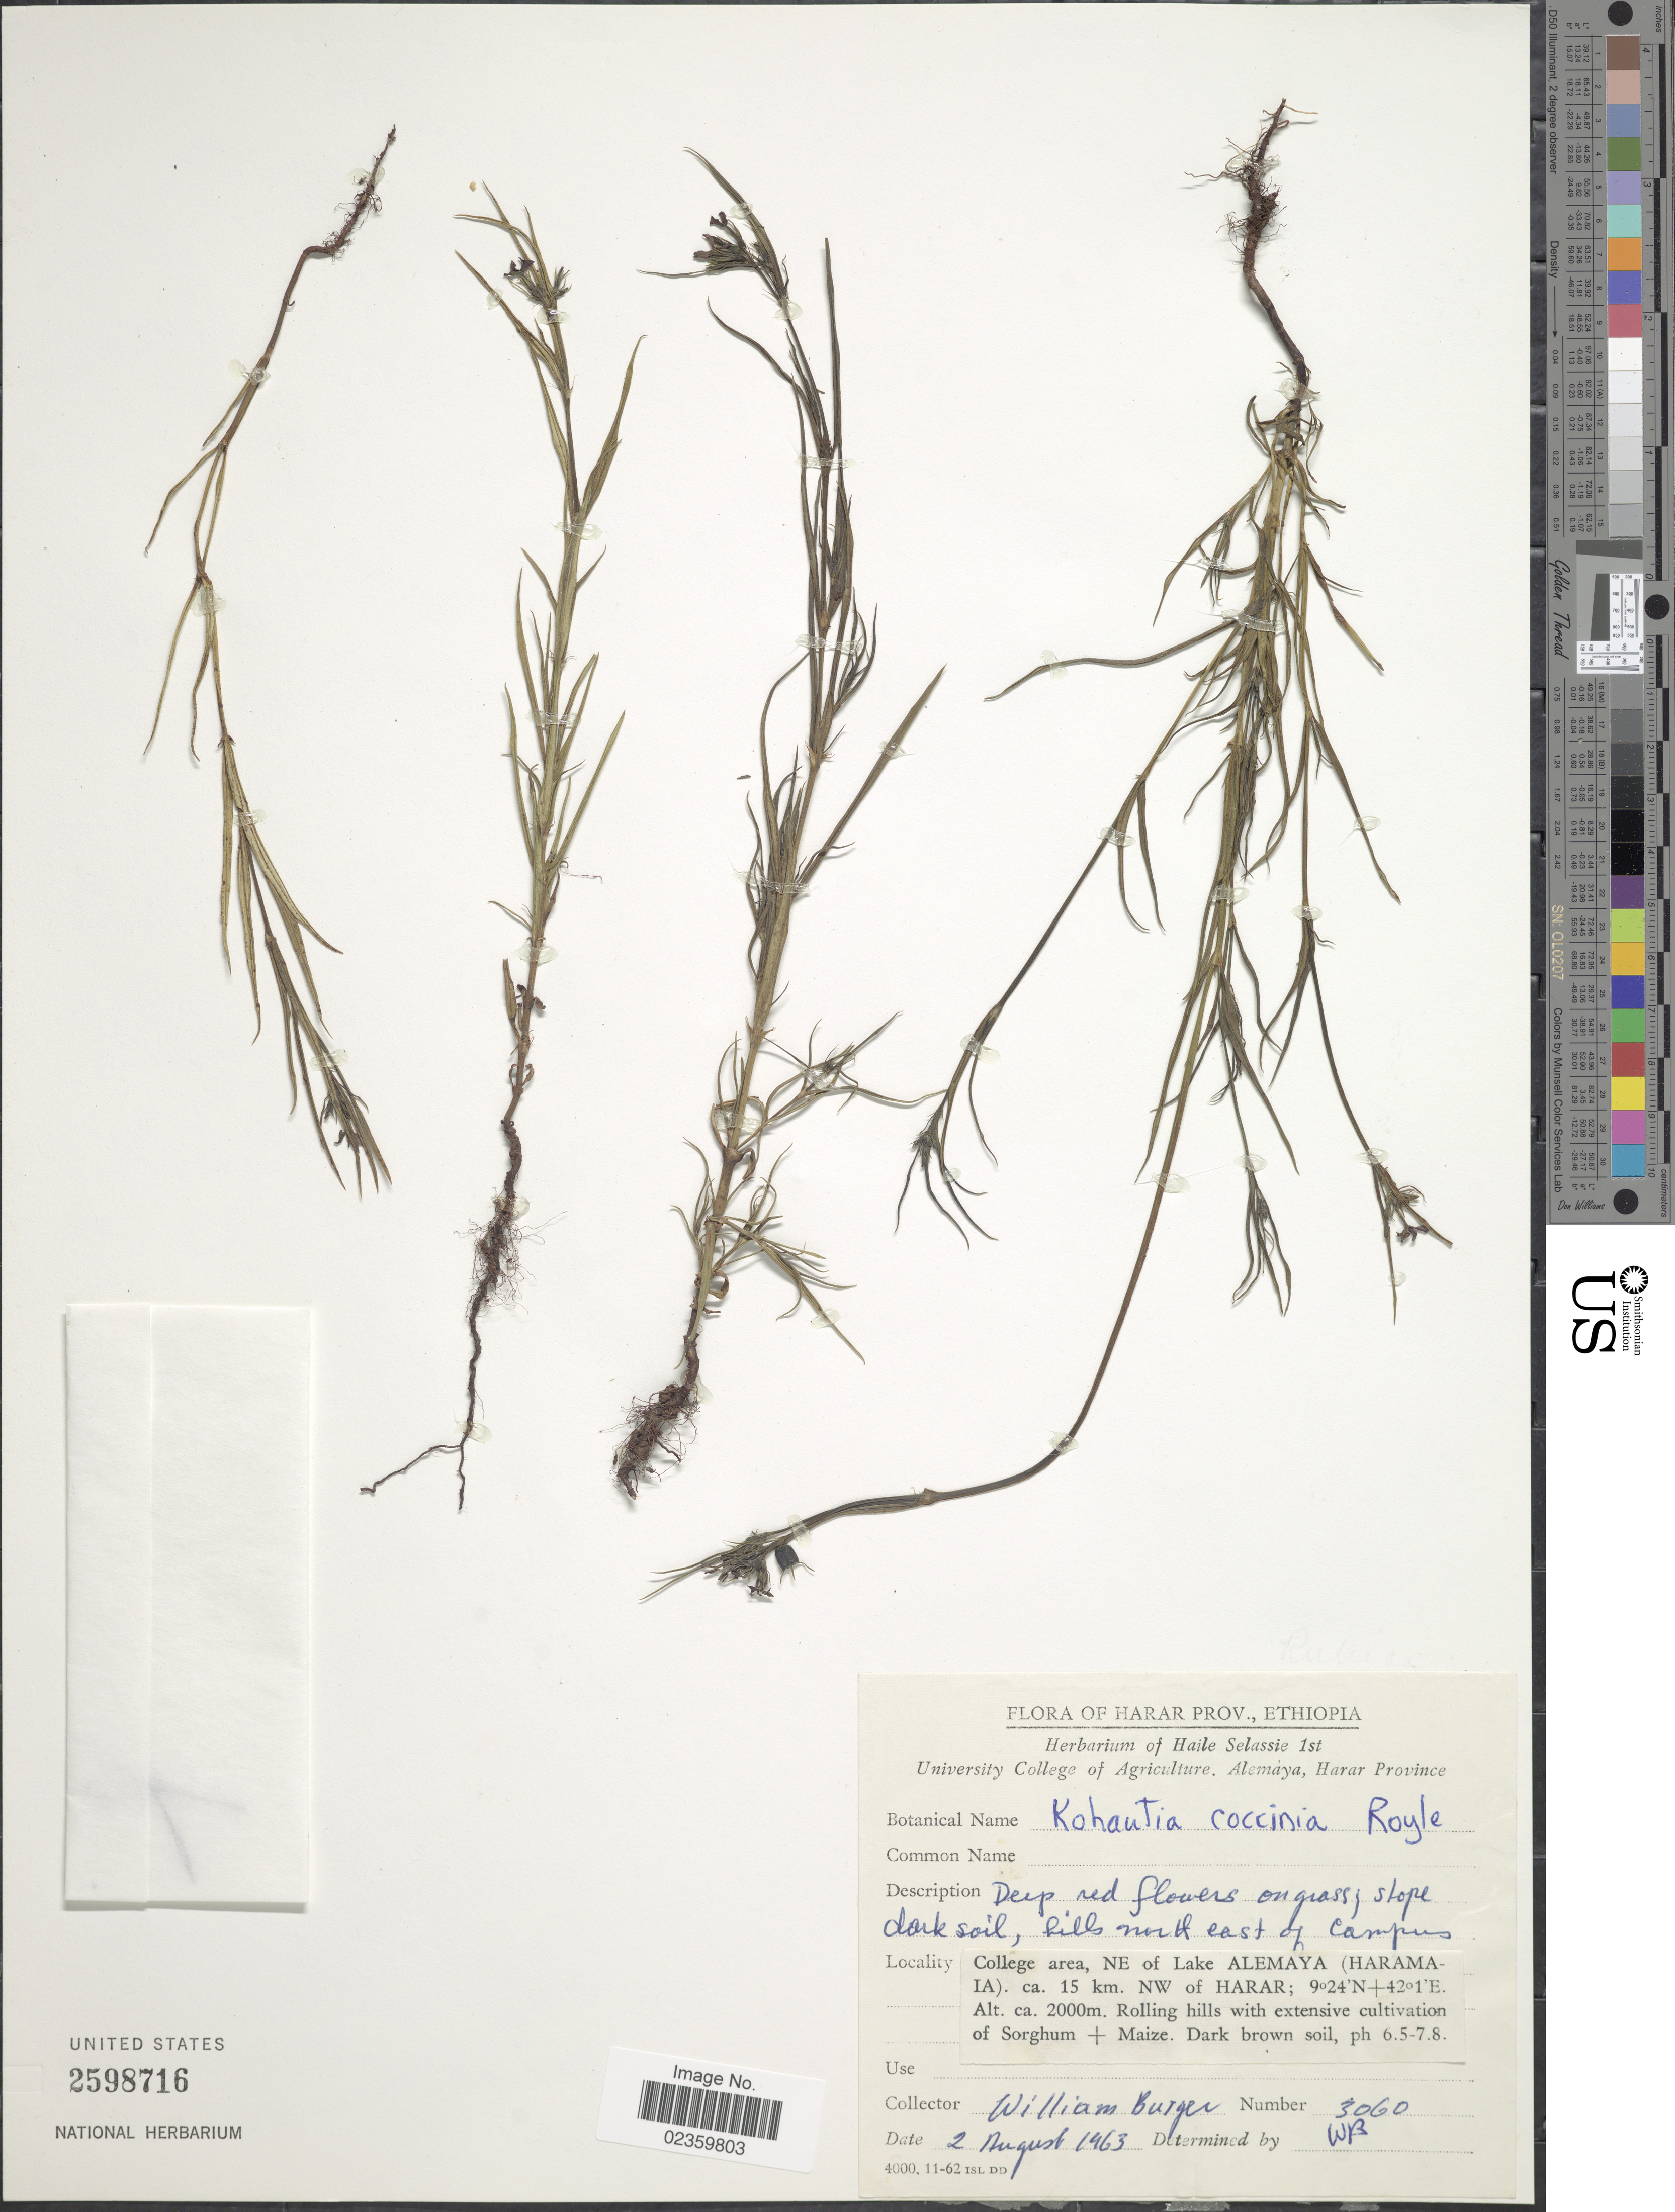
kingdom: Plantae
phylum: Tracheophyta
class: Magnoliopsida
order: Gentianales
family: Rubiaceae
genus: Kohautia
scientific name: Kohautia coccinea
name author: Royle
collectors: W. Burger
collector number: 3060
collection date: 1963-08-02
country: Ethiopia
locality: Harar Prov., hills north east of Campus, College area, NE of Lake Alemaya (Haramaia) ca. 15 km. NW of Harar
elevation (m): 2000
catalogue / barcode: US 2598716